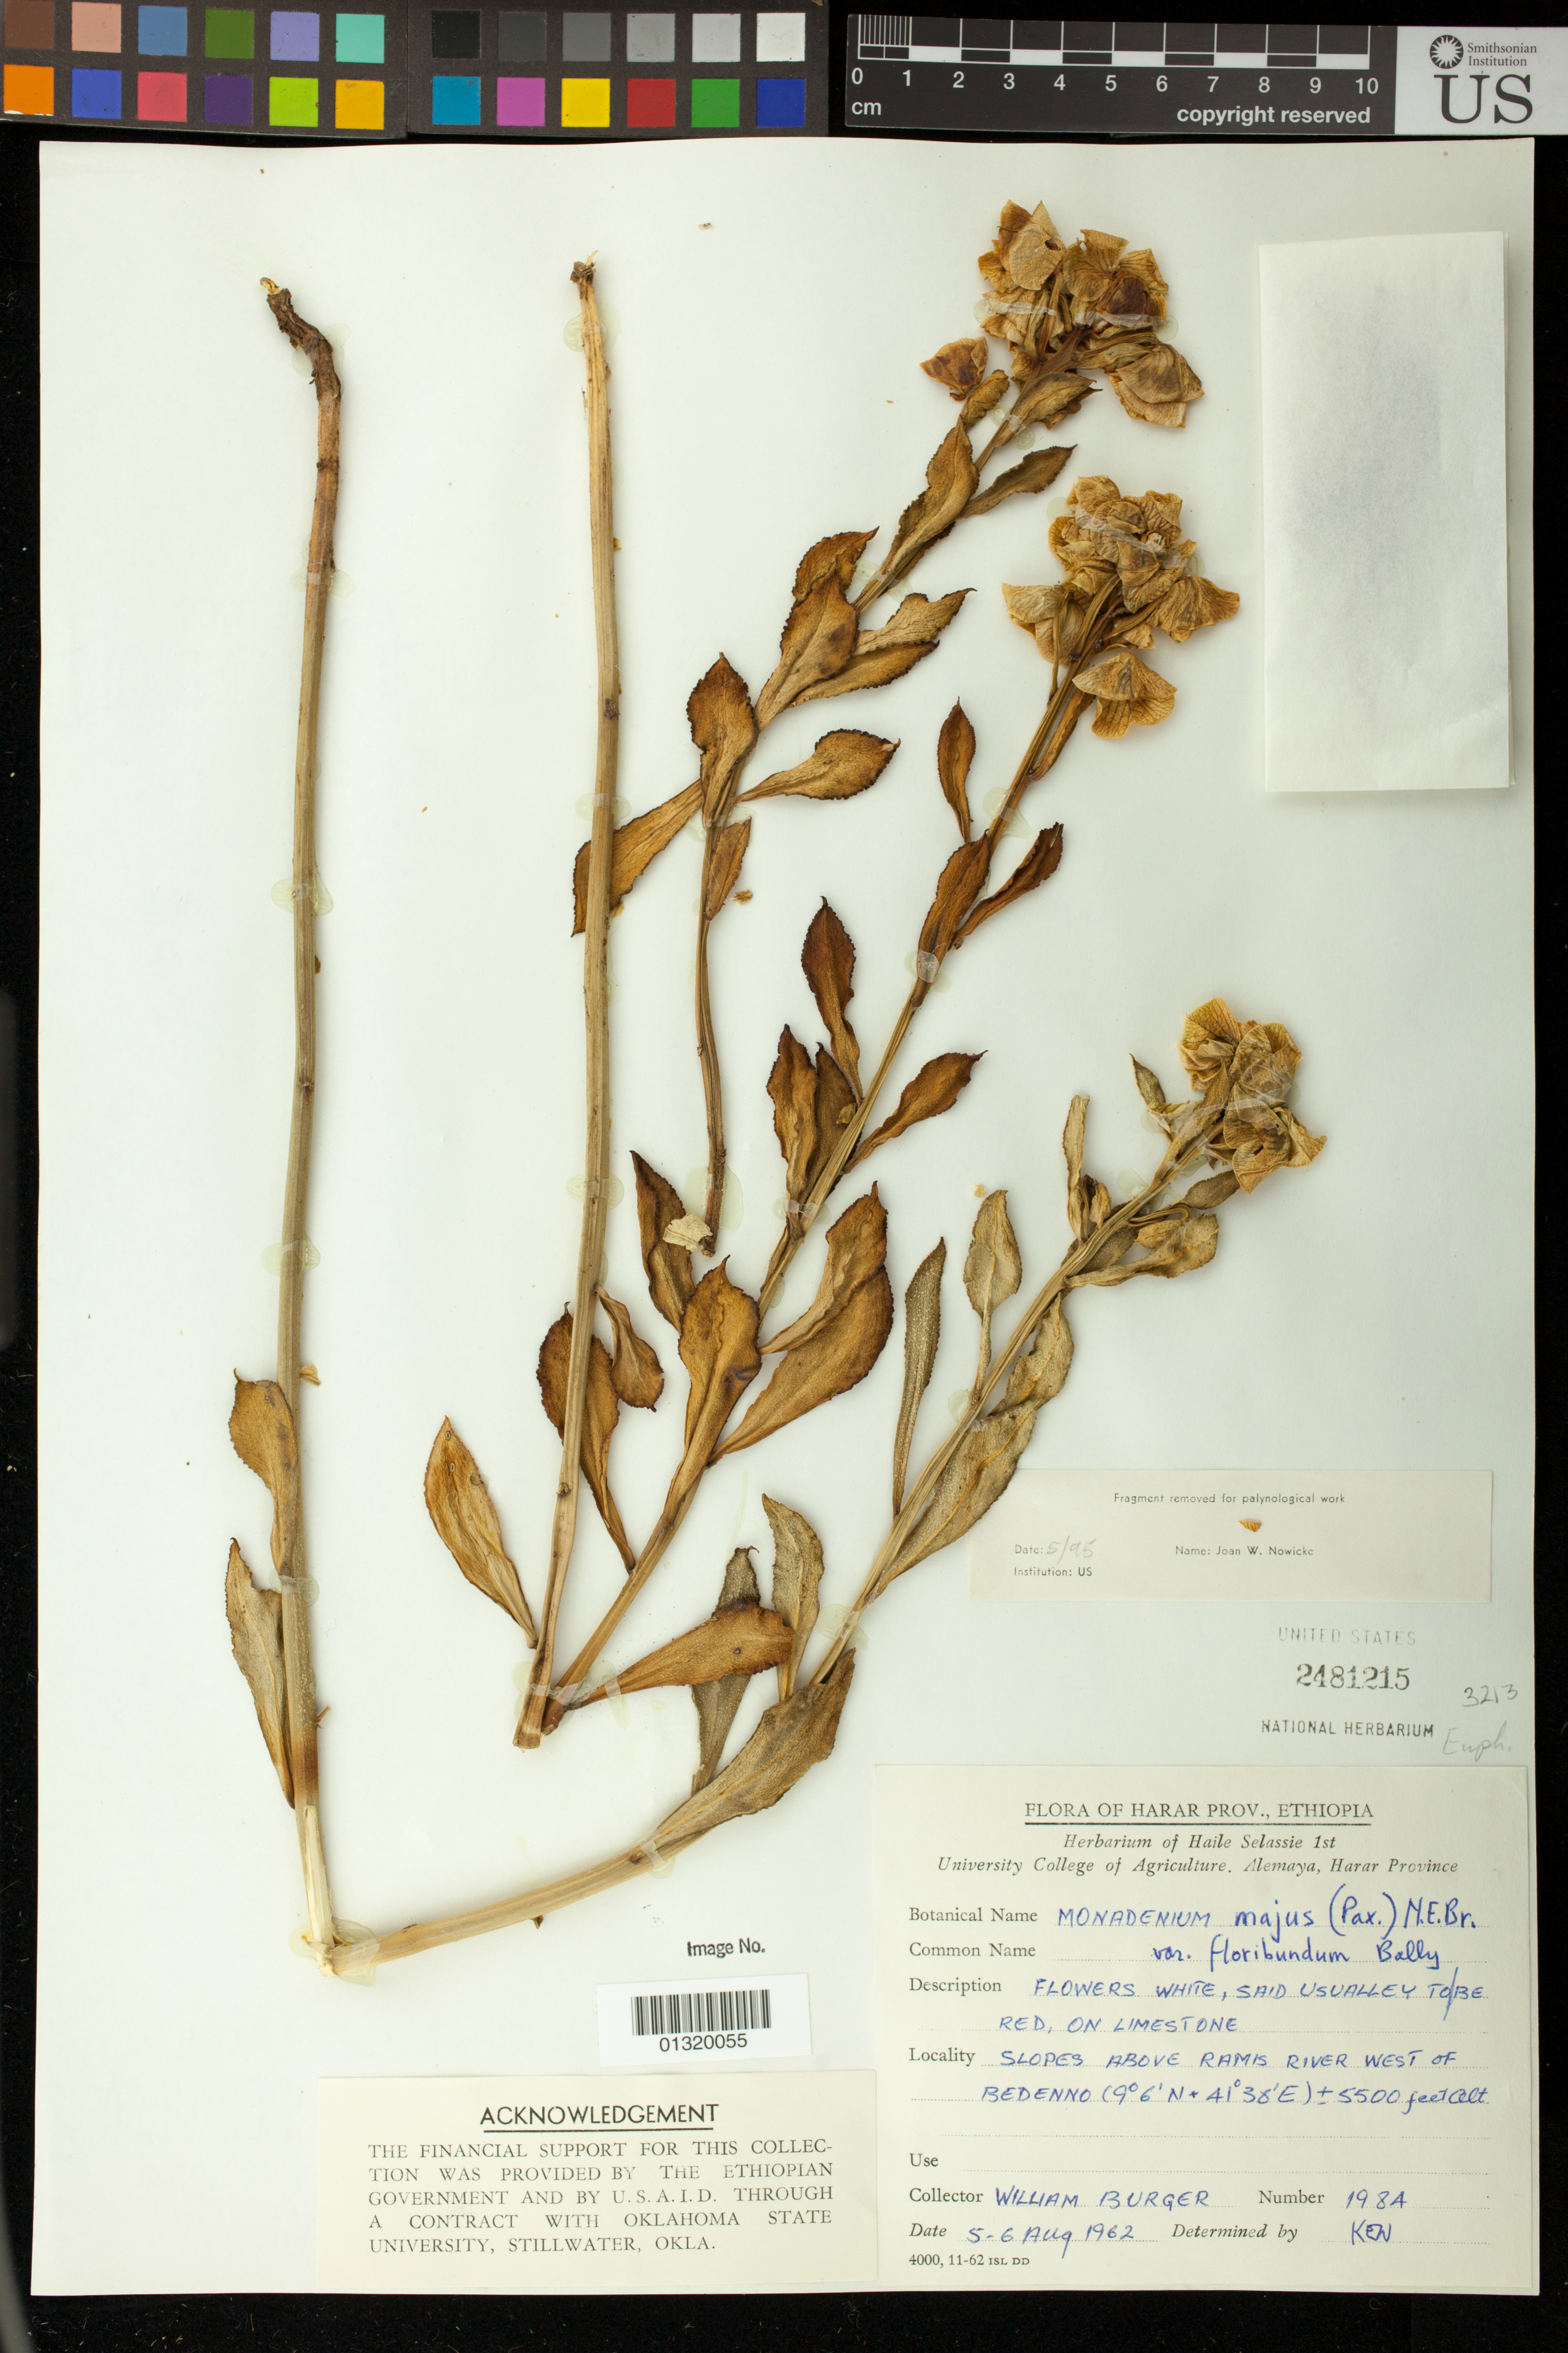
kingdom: Plantae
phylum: Tracheophyta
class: Magnoliopsida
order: Malpighiales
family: Picrodendraceae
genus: Micrantheum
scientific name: Micrantheum majus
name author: (Pax) N.E. Br.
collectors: W. Burger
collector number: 1984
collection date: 1962-08-05/1962-08-06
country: Ethiopia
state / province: Harari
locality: Slopes above Ramis River West of Bedenno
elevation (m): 1676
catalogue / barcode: US 2481215